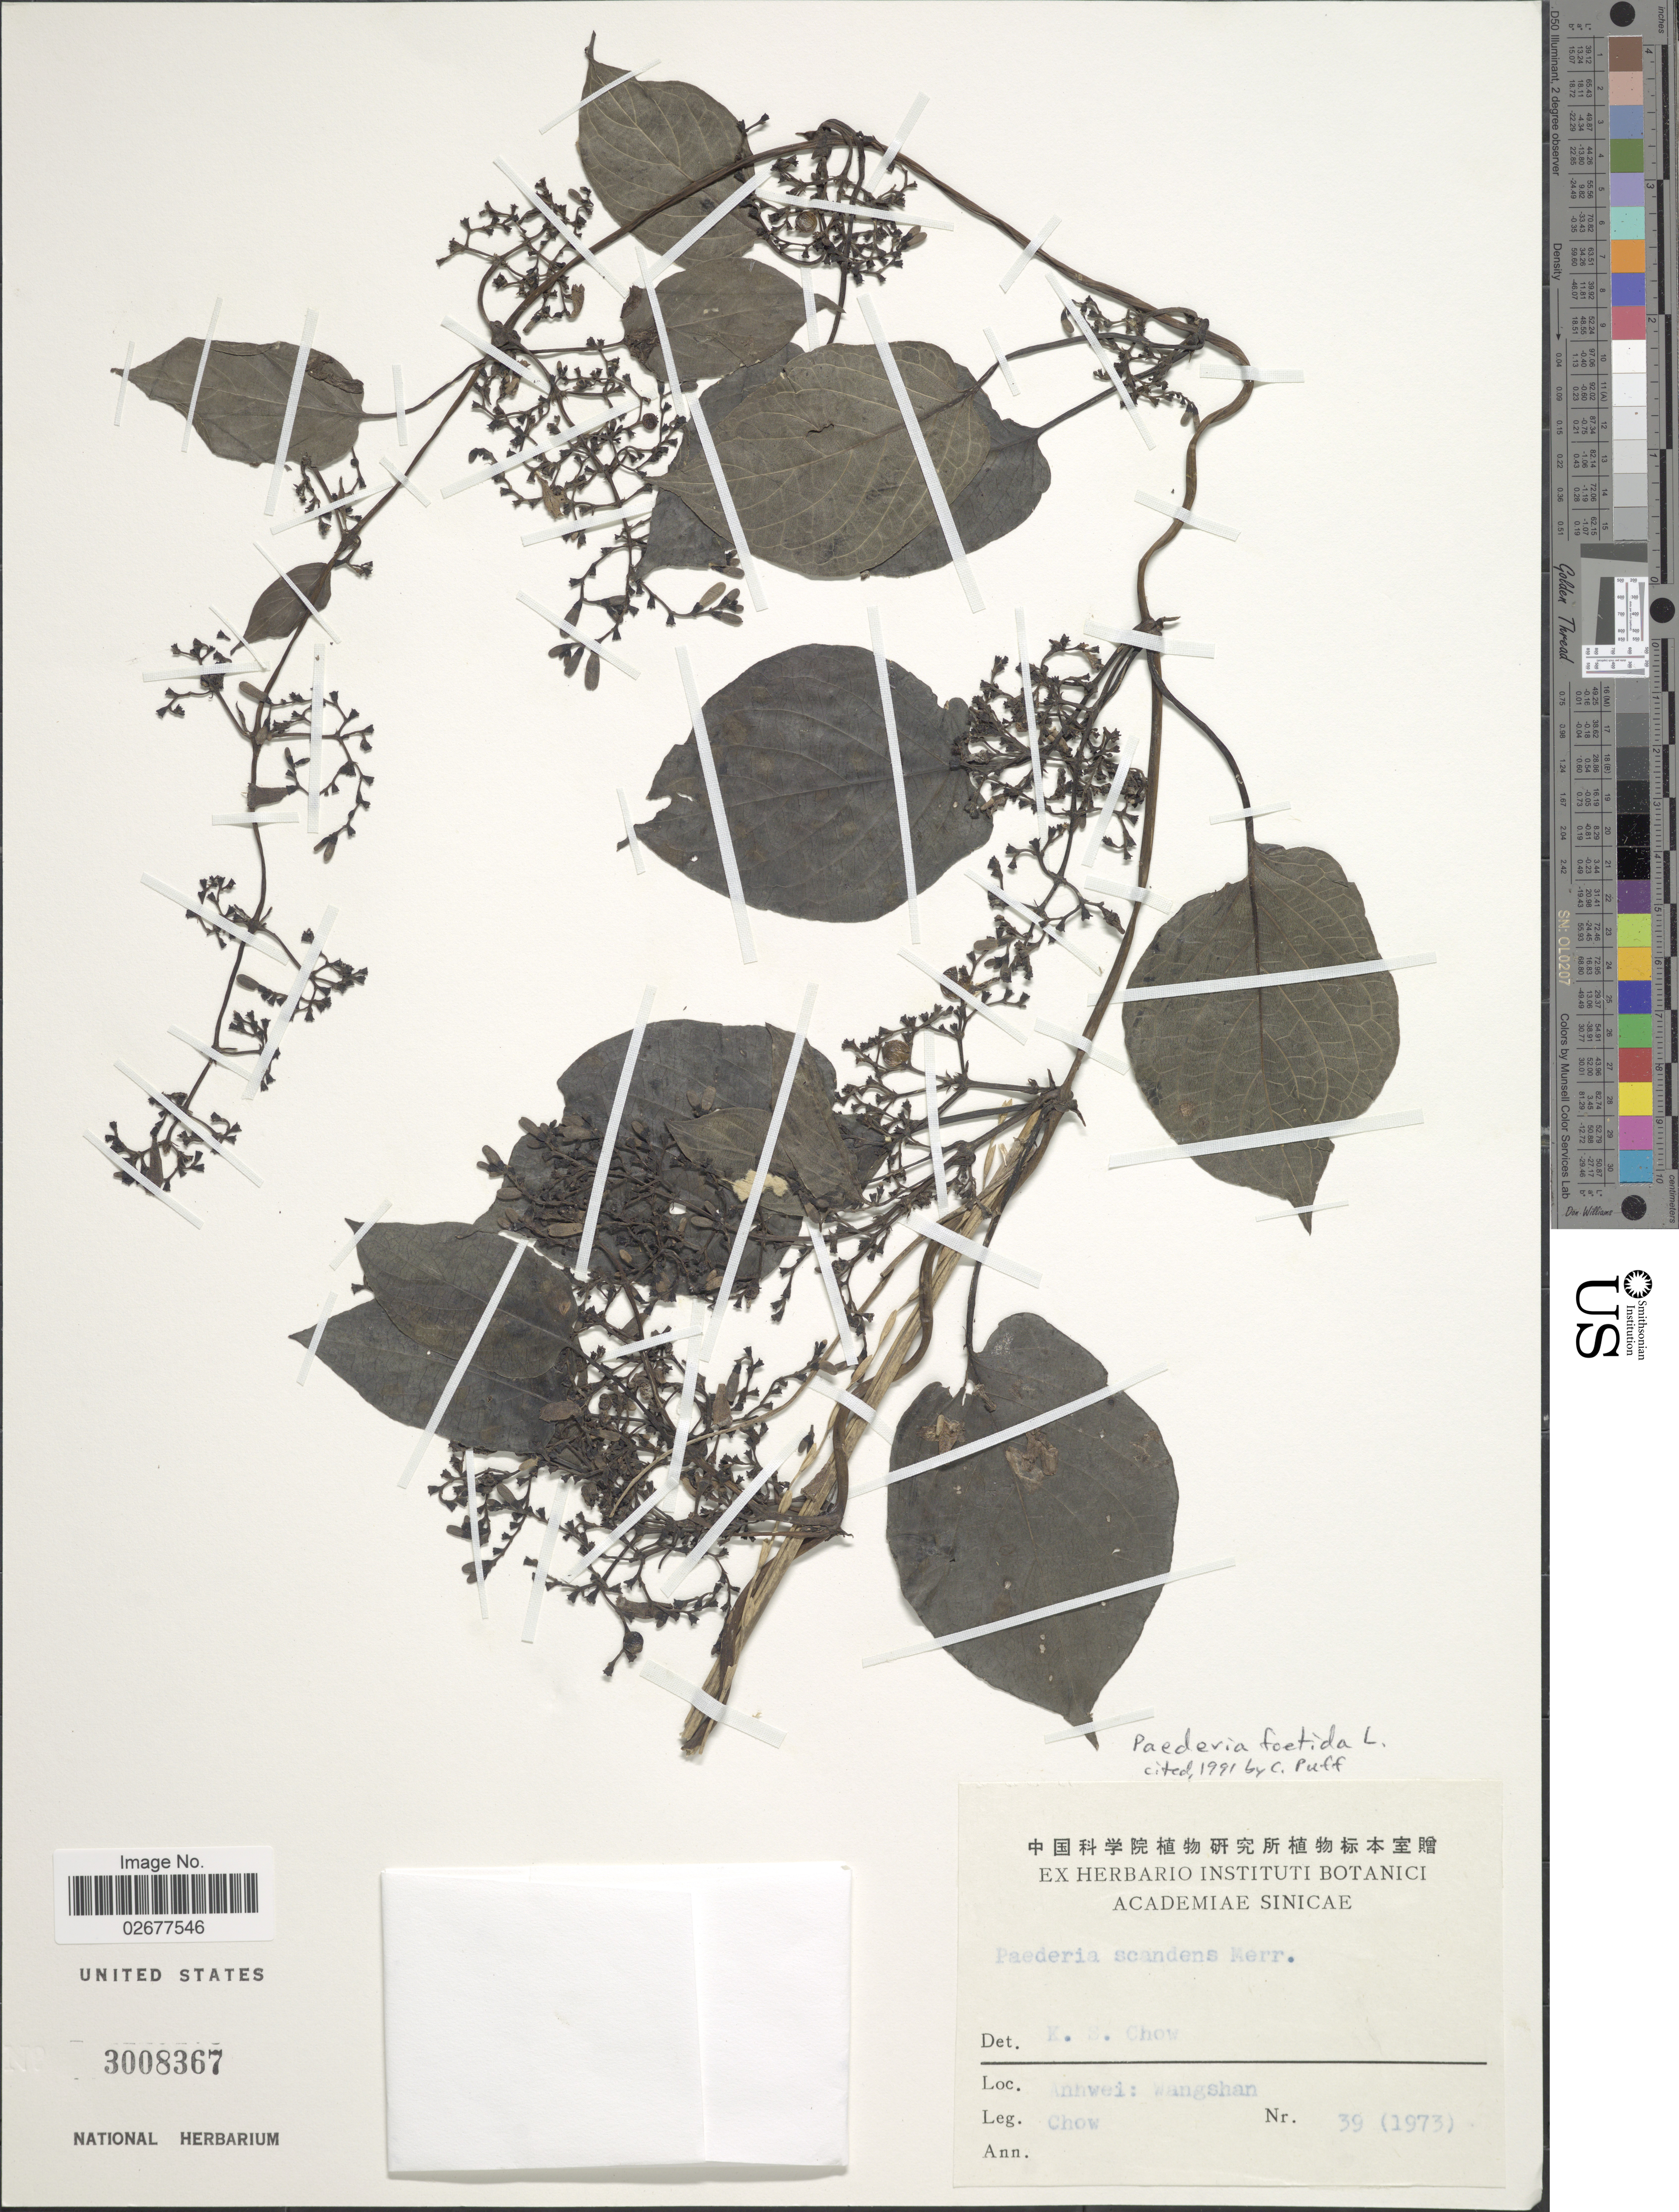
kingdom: Plantae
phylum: Tracheophyta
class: Magnoliopsida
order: Gentianales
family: Rubiaceae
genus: Paederia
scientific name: Paederia foetida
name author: Wall.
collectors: Chow, --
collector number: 39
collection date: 1973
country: China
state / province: Anhui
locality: Anhwei: Wangshan.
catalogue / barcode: US 3008367